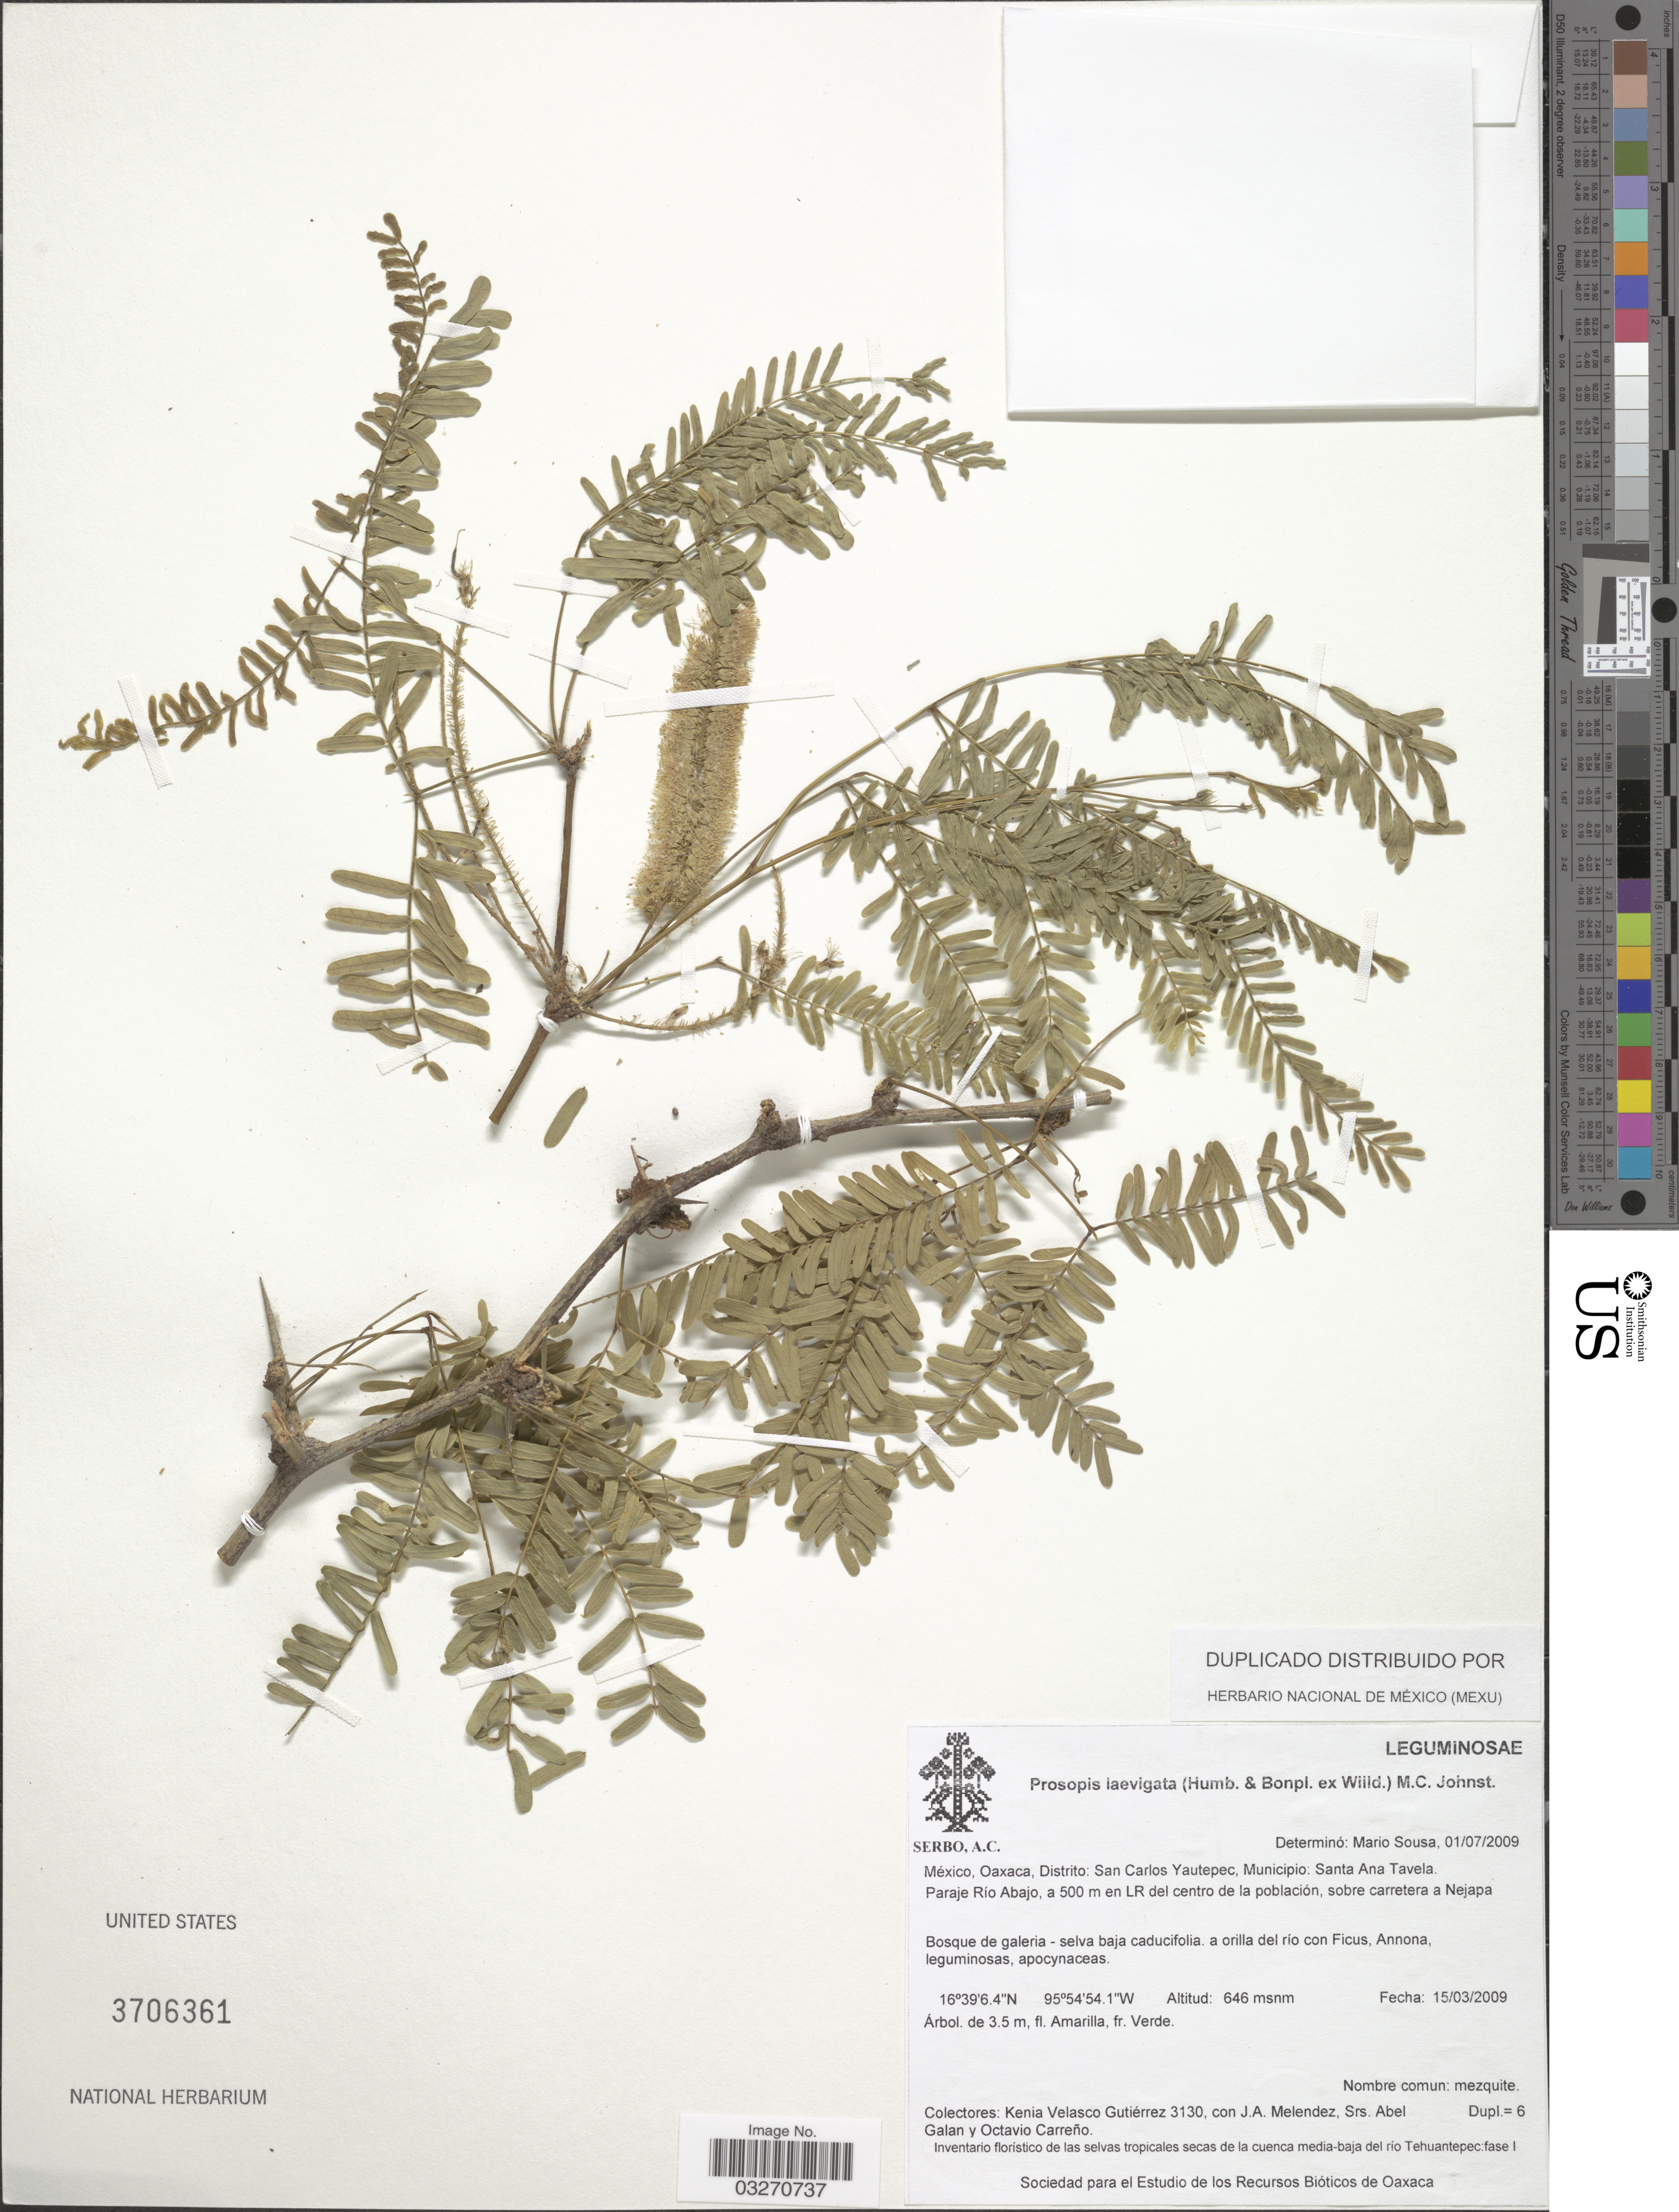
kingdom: Plantae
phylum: Tracheophyta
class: Magnoliopsida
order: Fabales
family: Fabaceae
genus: Neltuma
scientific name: Neltuma laevigata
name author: (Humb. & Bonpl. ex Willd.) Britton & Rose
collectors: K. Velasco Gutiérrez, J. Melendez, S. Galan & O. Carreño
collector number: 3130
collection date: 2009-03-15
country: Mexico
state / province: Oaxaca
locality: Distrito: San Carlos Yautepec, Municipio: Santa Ana Tavela. Paraje Río Abajo, a 500 m en LR del centro de la población, sobre carretera a Nejapa.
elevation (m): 646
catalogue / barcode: US 3706361